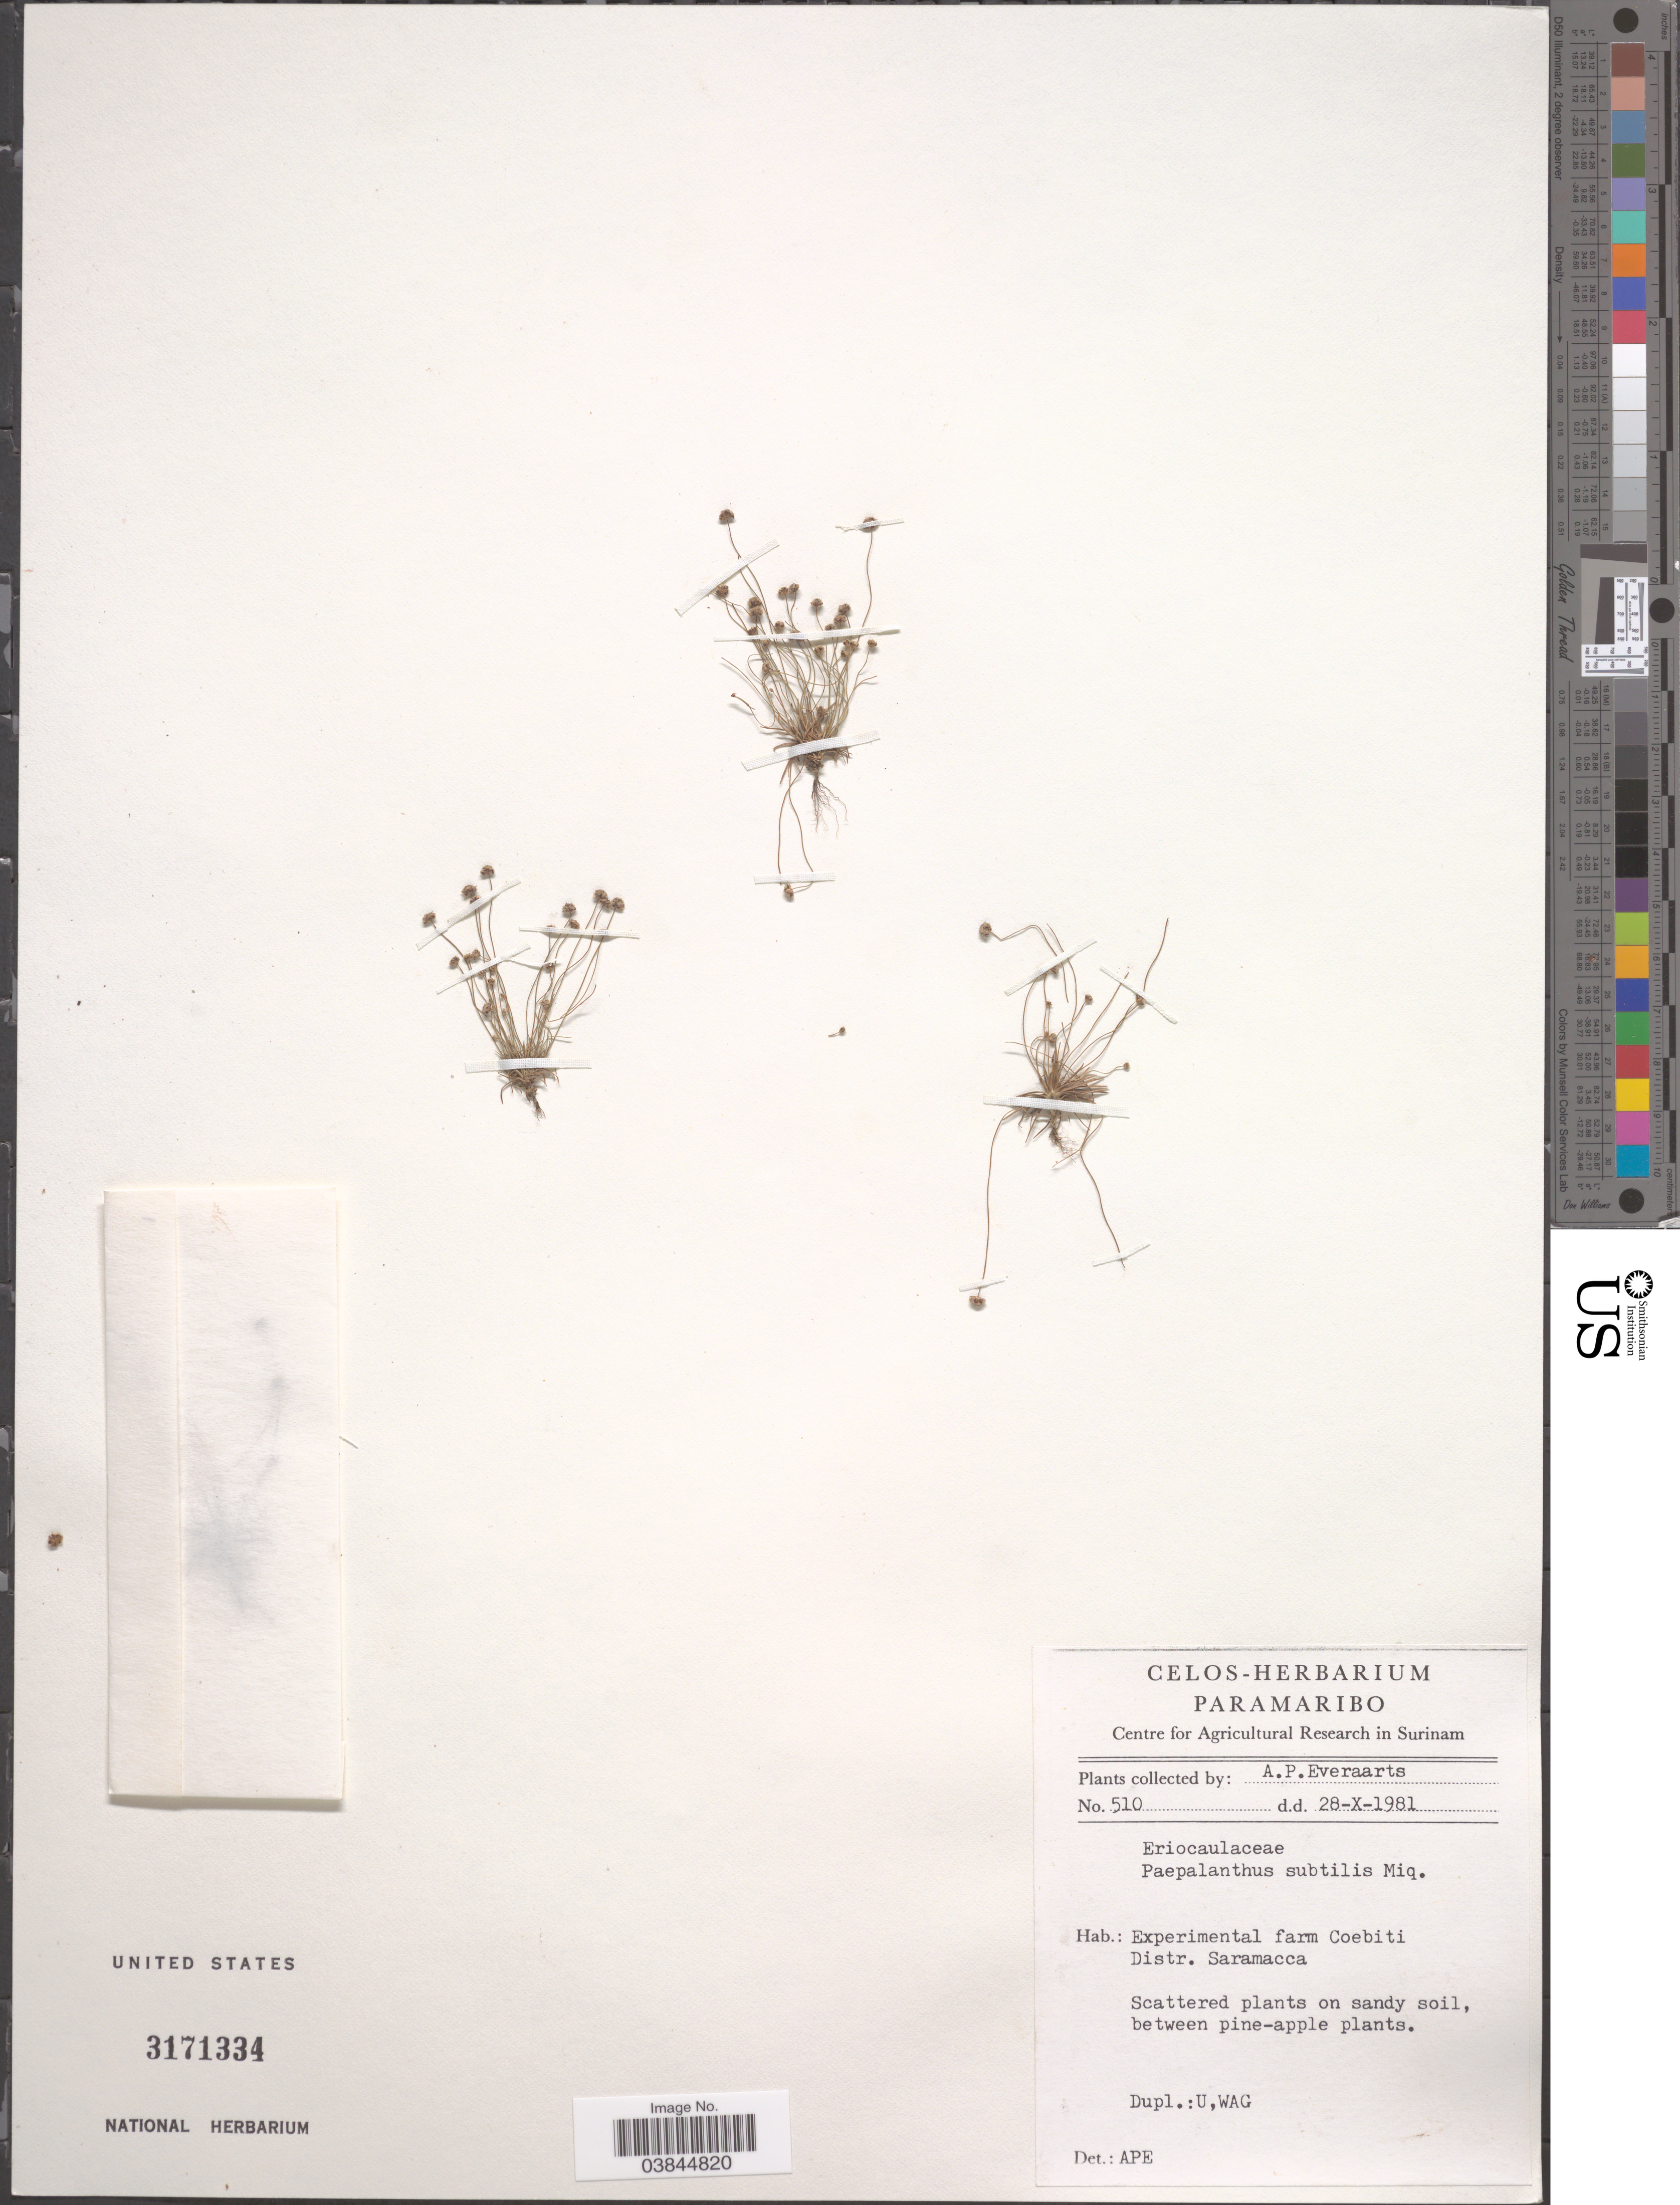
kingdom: Plantae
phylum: Tracheophyta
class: Liliopsida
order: Poales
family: Eriocaulaceae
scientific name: Giuliettia subtilis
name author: (Miq.) Andrino & Sano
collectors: A. Everaarts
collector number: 510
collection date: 1981-10-28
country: Suriname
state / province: Saramacca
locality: Experimental farm Coebiti Distr. Saramacca.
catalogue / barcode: US 3171334